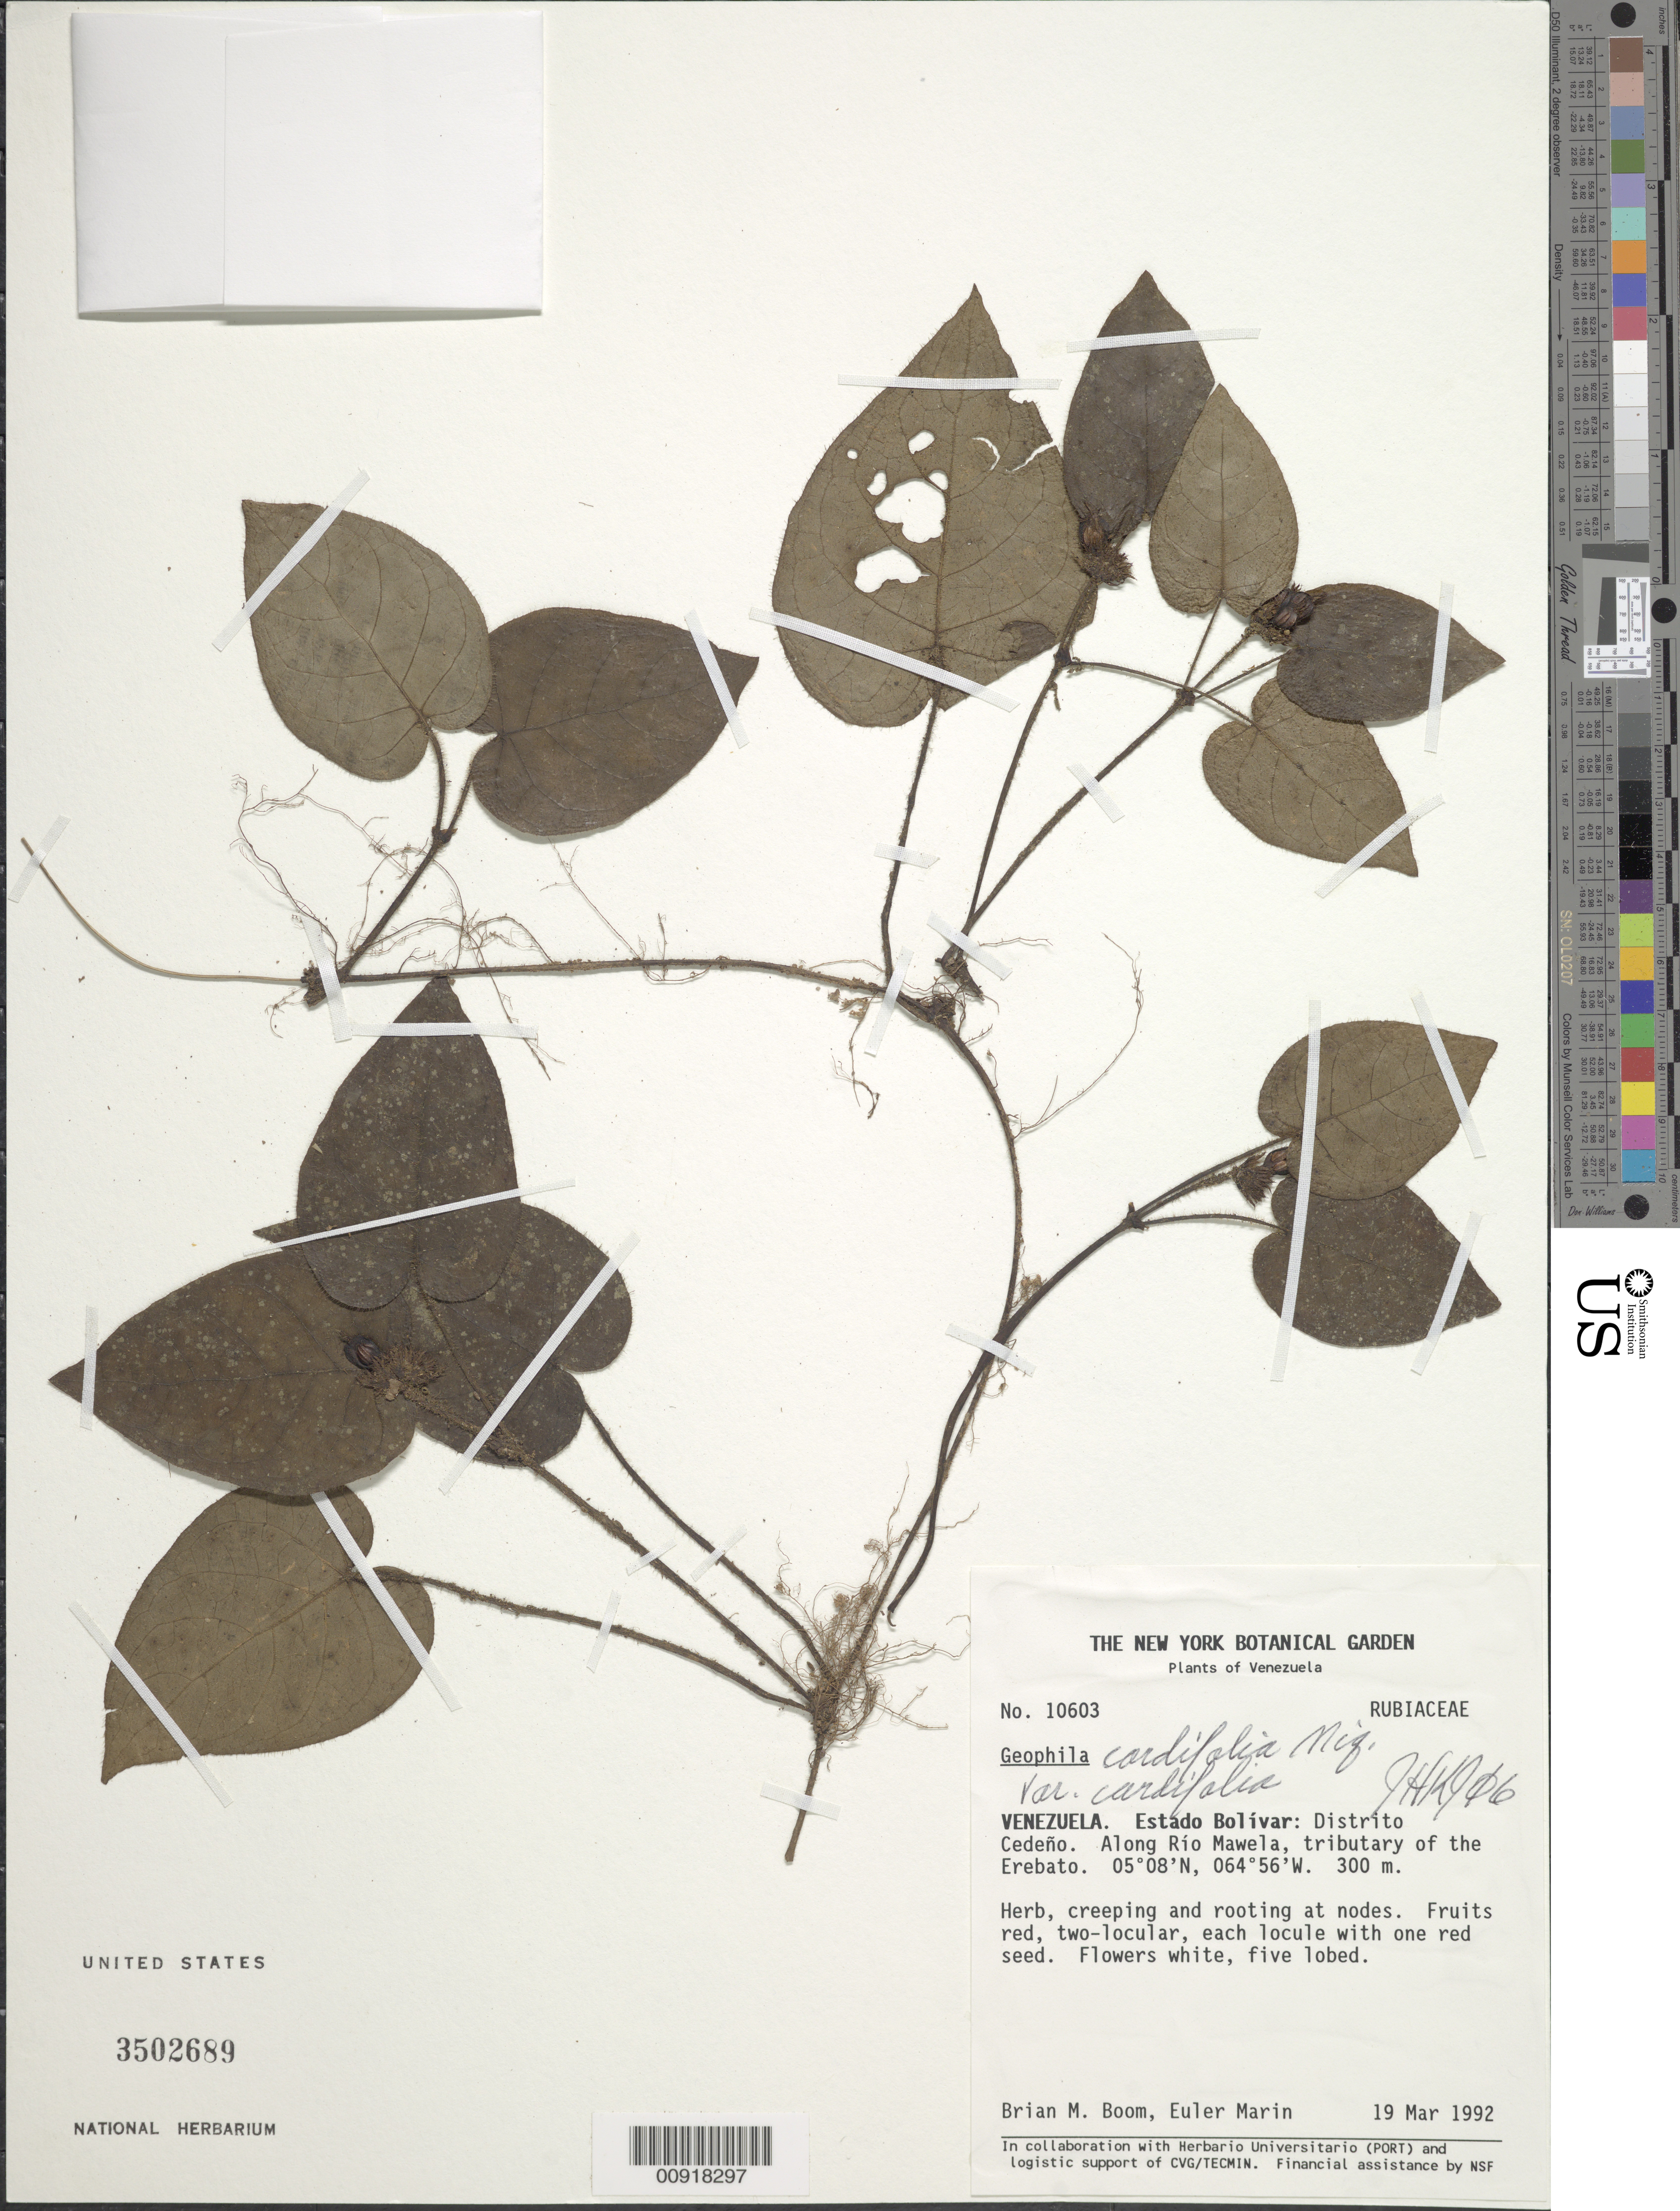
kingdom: Plantae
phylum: Tracheophyta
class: Magnoliopsida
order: Gentianales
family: Rubiaceae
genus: Geophila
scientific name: Geophila cordifolia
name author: Miq.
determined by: Kirkbride, J. H.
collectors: B. M. Boom & E. Marin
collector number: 10603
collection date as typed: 19-Mar-92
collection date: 1992-03-19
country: Venezuela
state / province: Bolívar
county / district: Cedeño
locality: Río Mawela, tributary of the Río Erebato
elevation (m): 300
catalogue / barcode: US 3502689